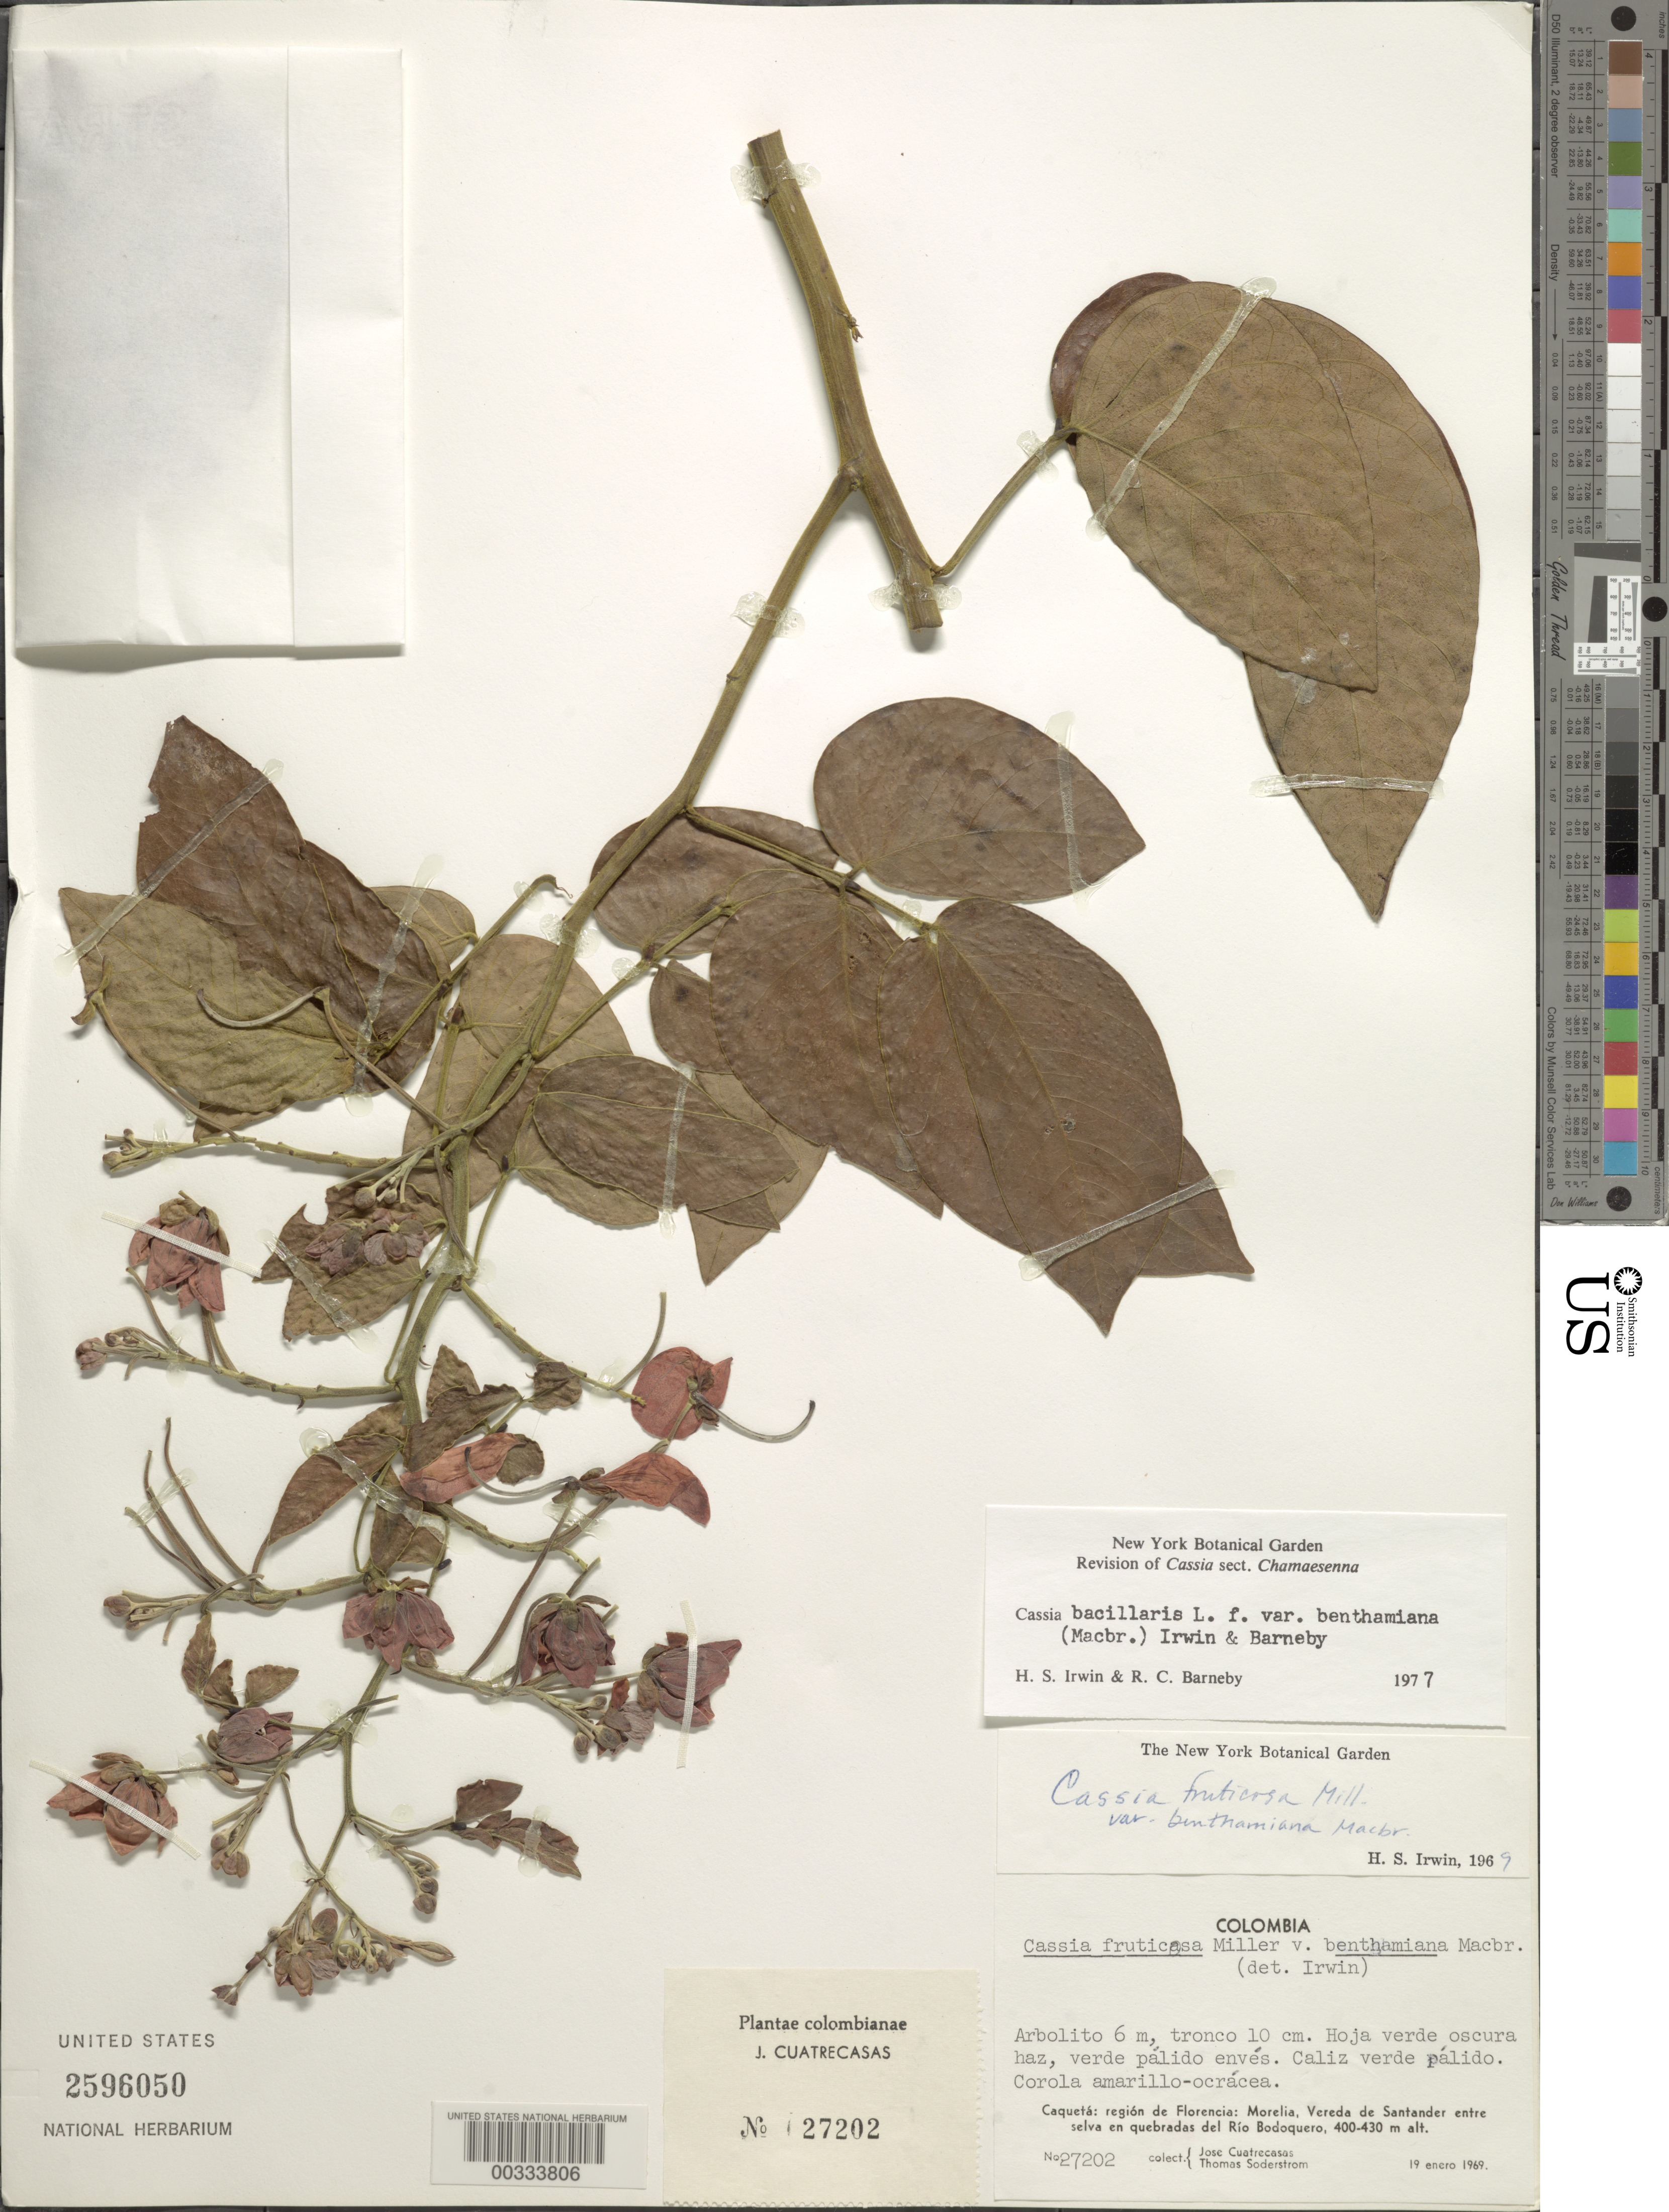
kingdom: Plantae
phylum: Tracheophyta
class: Magnoliopsida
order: Fabales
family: Fabaceae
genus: Senna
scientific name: Senna bacillaris var. benthamiana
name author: (J.F. Macbr.) H.S. Irwin & Barneby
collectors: J. Cuatrecasas & T. R. Soderstrom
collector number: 27202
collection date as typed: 19 Jan 1969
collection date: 1969-01-19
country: Colombia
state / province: Caquetá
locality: Region of Florencia; Morelia, Vereda de Santander, between forest in Quebradas of the Rio Bodoquero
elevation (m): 400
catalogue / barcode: US 2596050